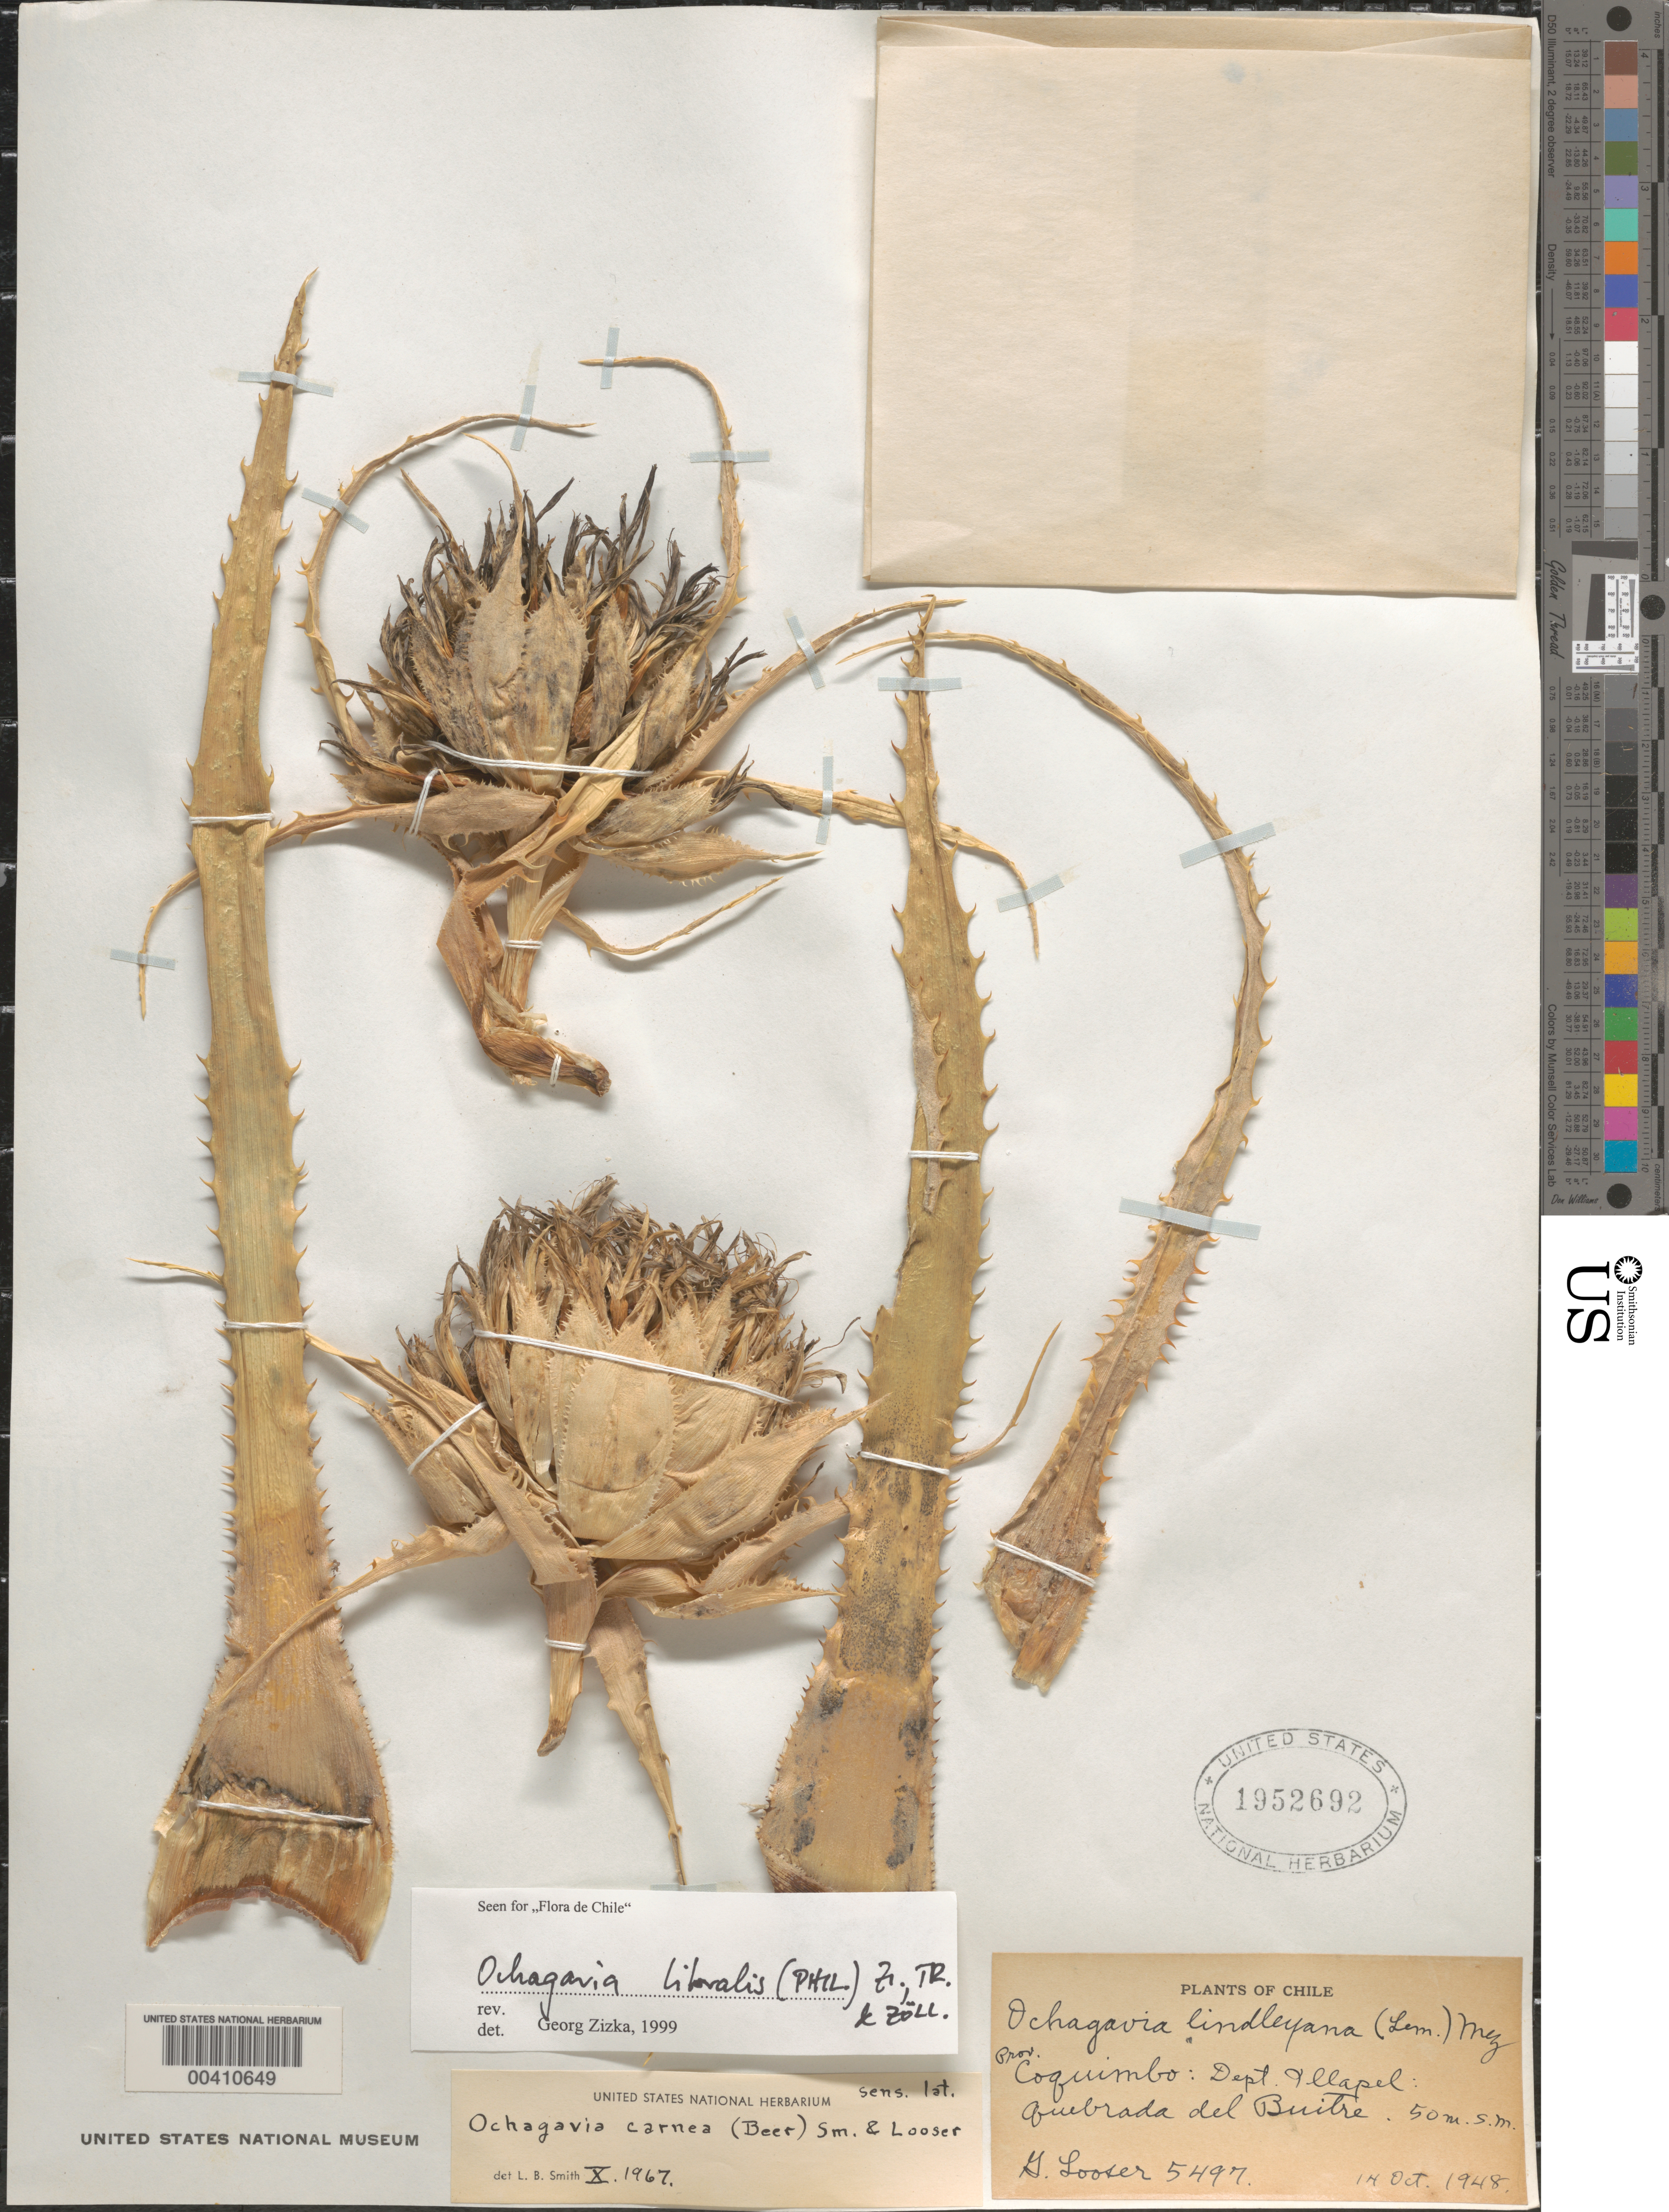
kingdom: Plantae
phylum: Tracheophyta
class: Liliopsida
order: Poales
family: Bromeliaceae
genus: Ochagavia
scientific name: Ochagavia litoralis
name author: (Phil.) Zizka et al.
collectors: G. Looser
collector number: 5497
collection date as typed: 14 Oct 1948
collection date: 1948-10-14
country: Chile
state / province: Coquimbo (IV)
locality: Illapel dept., quebrada del buitre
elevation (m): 50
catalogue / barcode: US 1952692